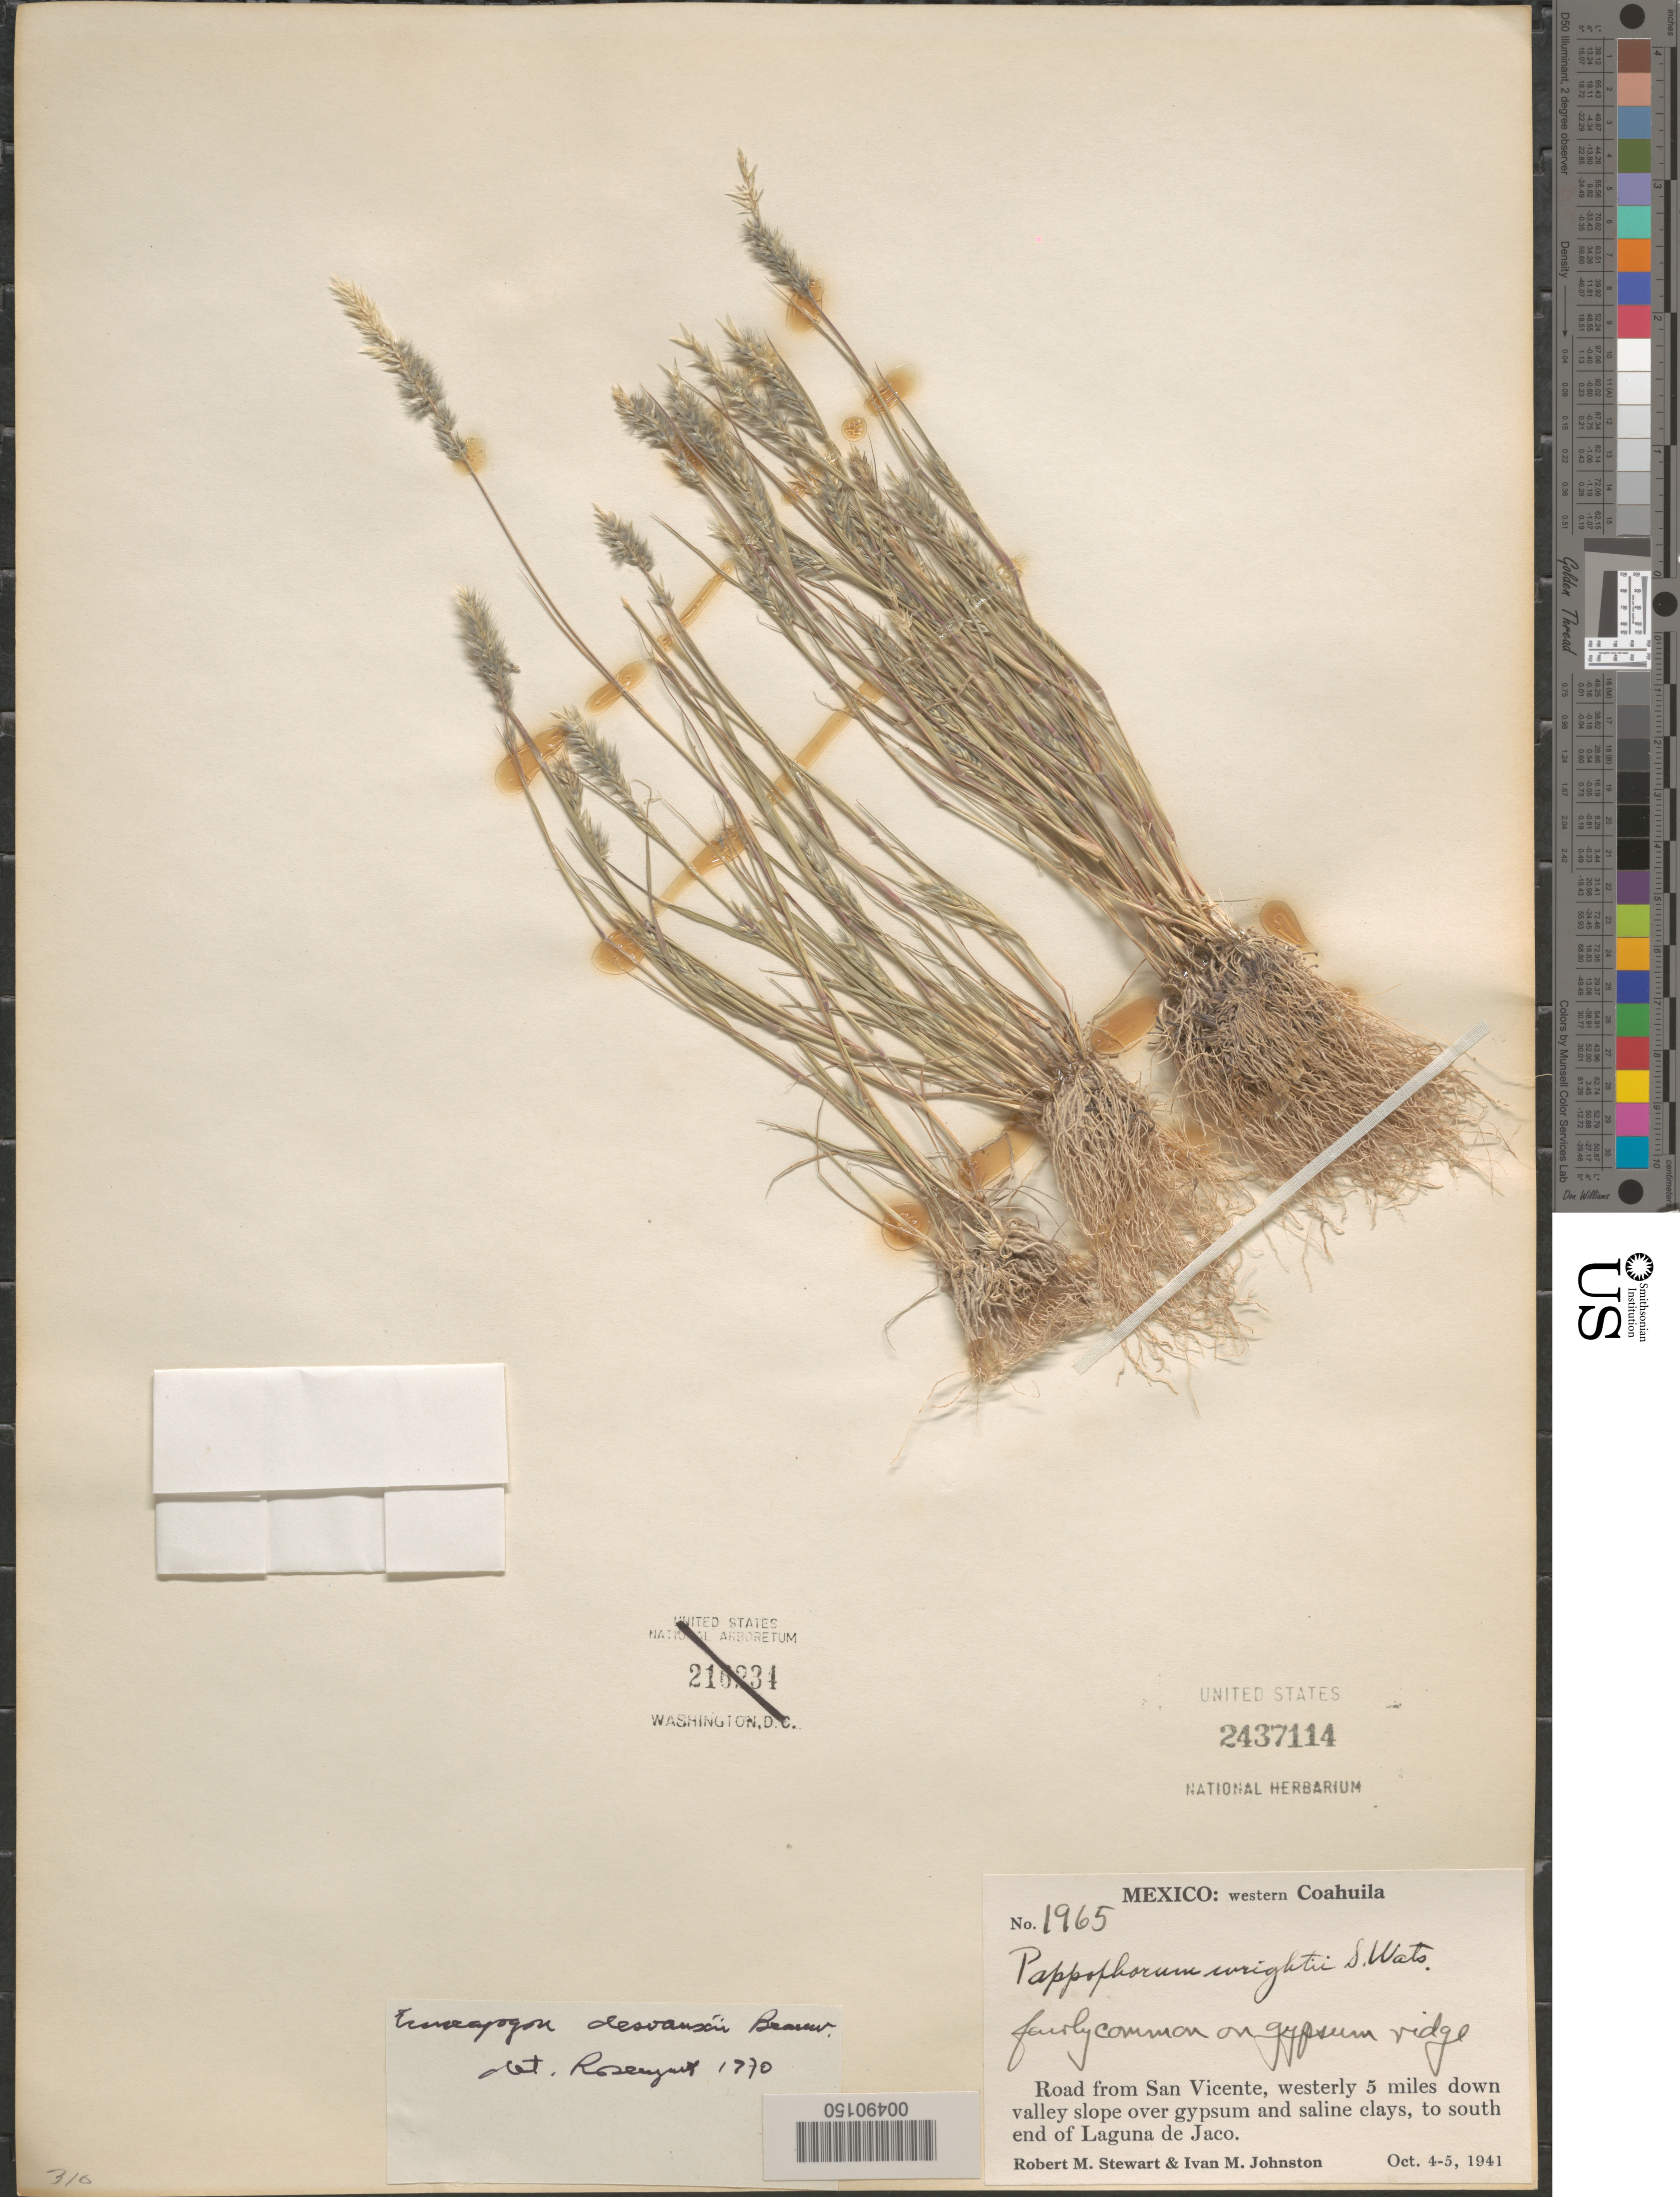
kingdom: Plantae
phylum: Tracheophyta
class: Liliopsida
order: Poales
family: Poaceae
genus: Enneapogon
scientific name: Enneapogon desvauxii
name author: P. Beauv.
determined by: Rosengurtt, B.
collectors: R. M. Stewart & I.M. Johnston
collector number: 1965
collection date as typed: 4 Oct 1941 to 5 Oct 1941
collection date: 1941-10-04/1941-10-05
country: Mexico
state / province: Coahuila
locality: W Coahuila, rd from San Vicente, W 5 mi down valley, to S end of Laguna de Jaco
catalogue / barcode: US 2437114